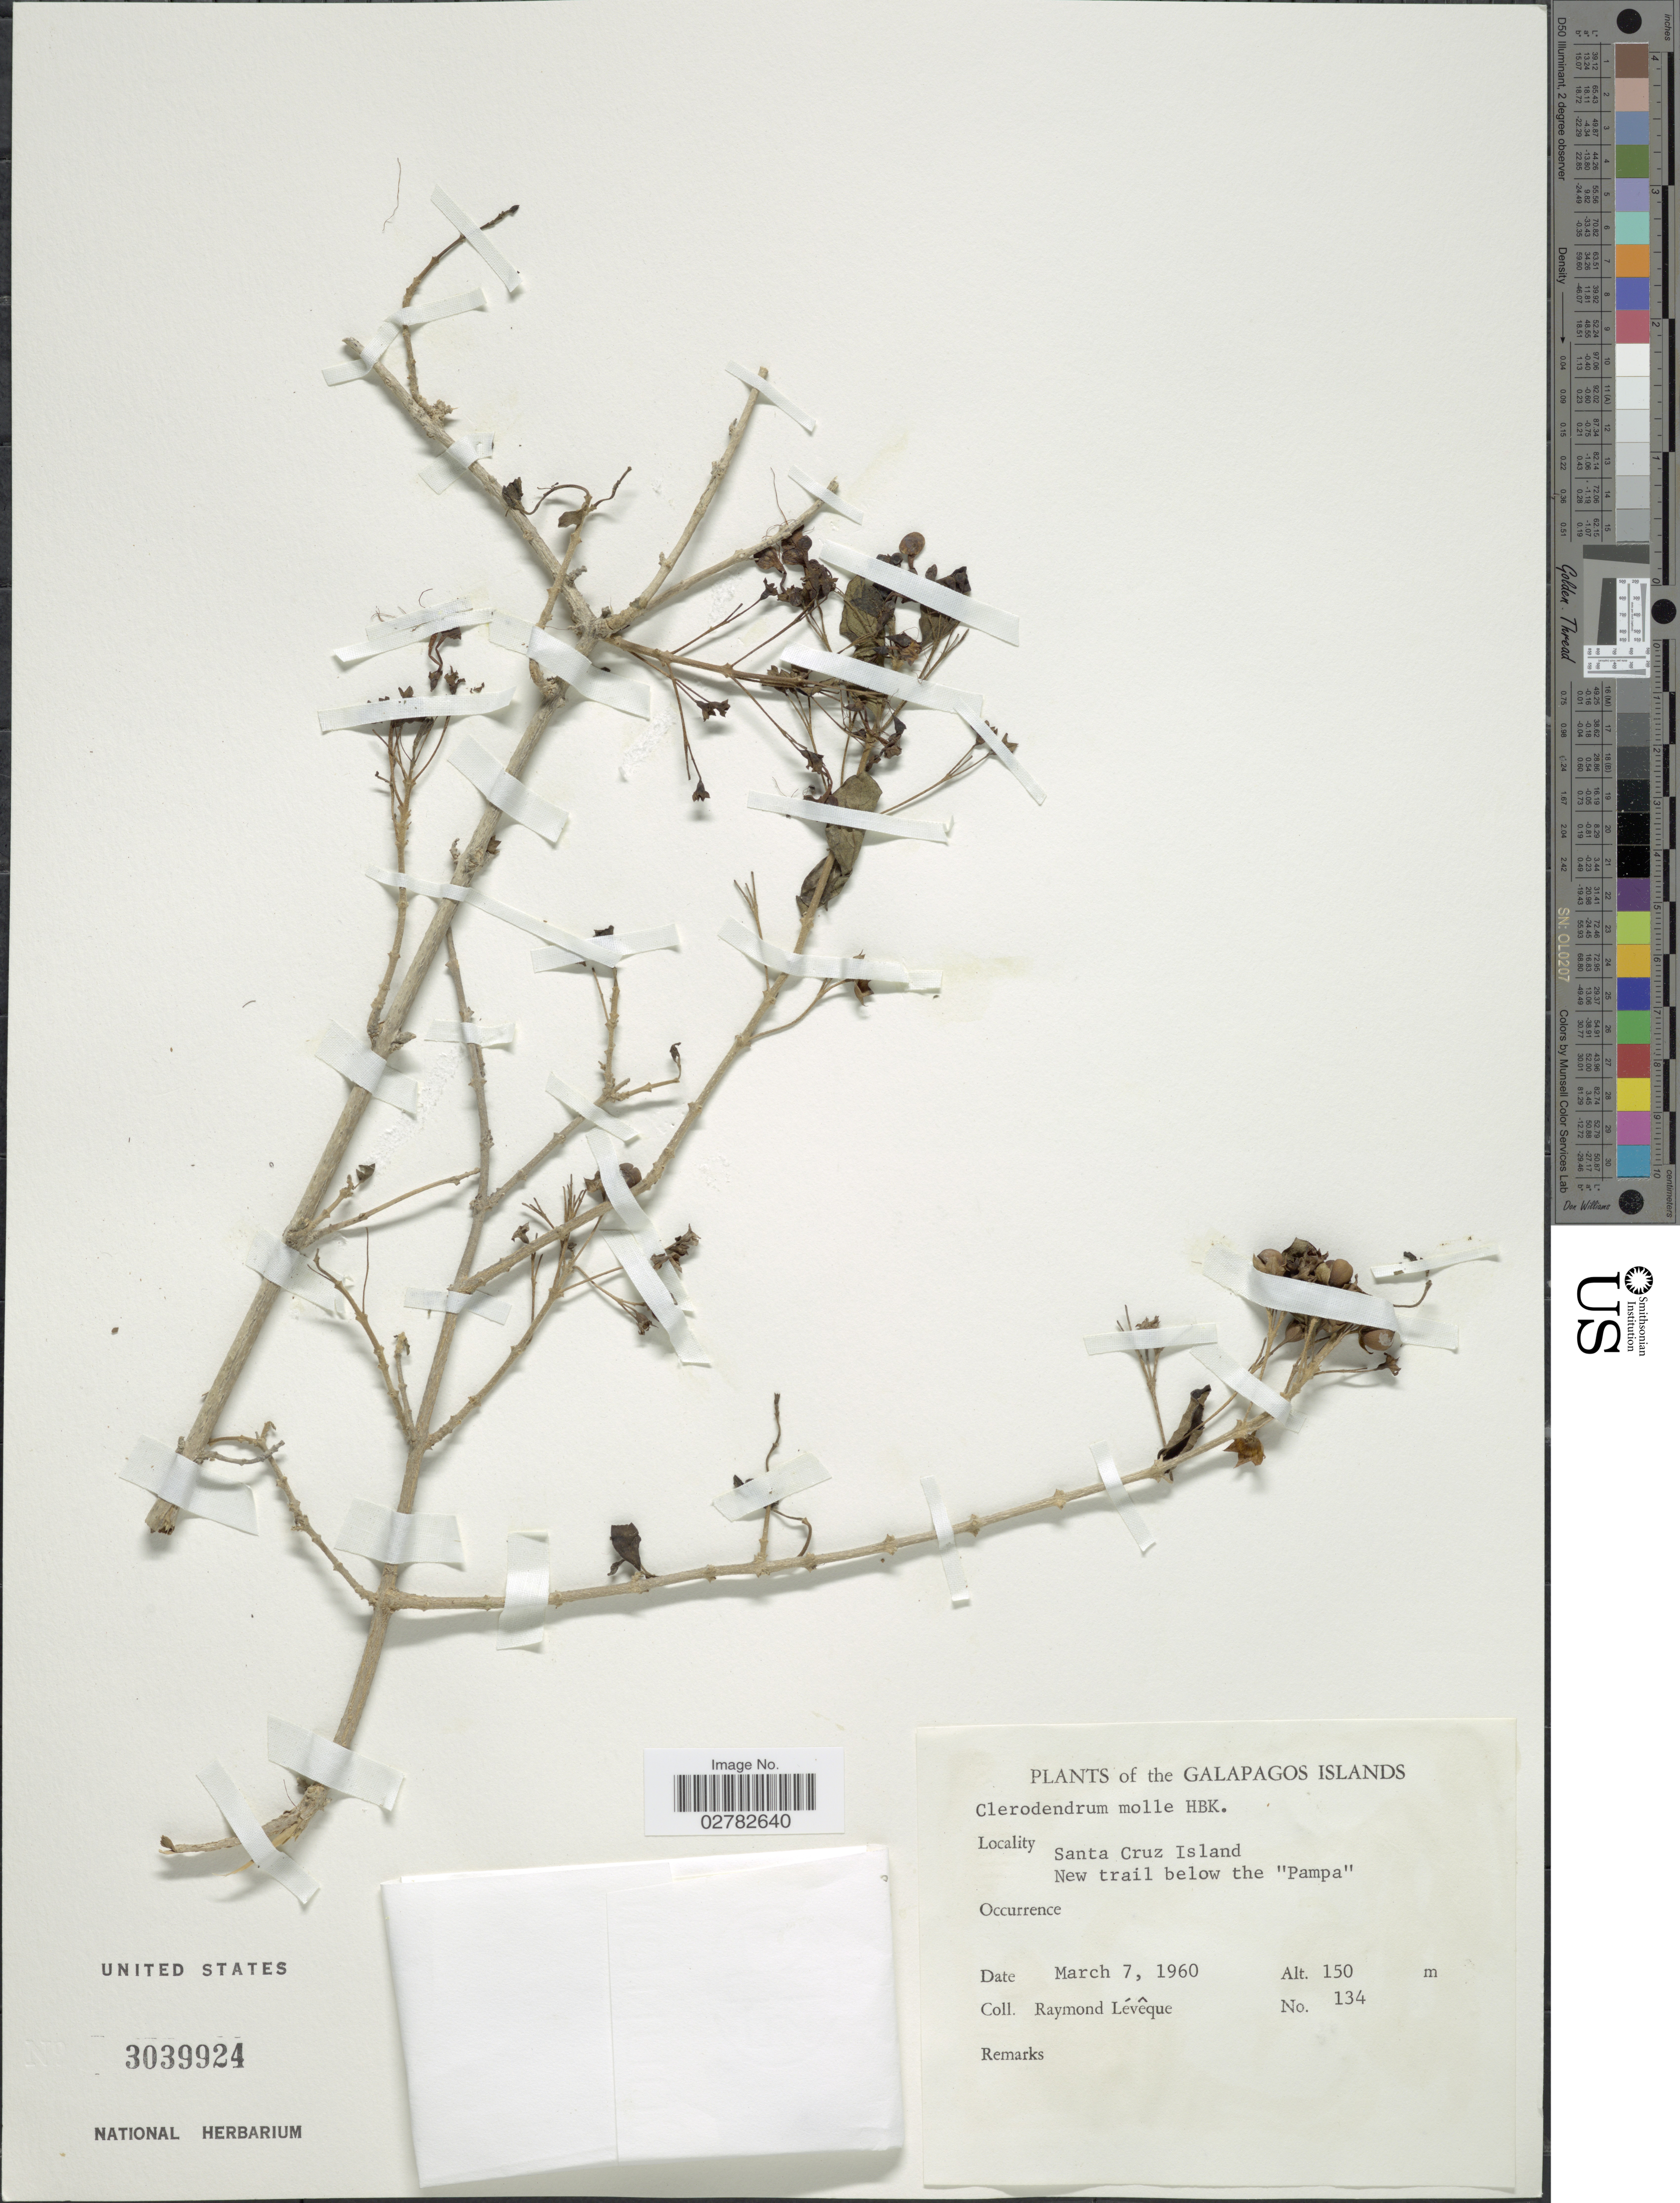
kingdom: Plantae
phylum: Tracheophyta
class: Magnoliopsida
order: Lamiales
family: Lamiaceae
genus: Clerodendrum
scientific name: Clerodendrum molle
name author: Kunth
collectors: R. Lévêque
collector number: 134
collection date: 1960-03-07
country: Ecuador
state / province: Colón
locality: Galapagos Islands. Santa Cruz Island. New trail below the "Pampa".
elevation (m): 150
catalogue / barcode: US 3039924